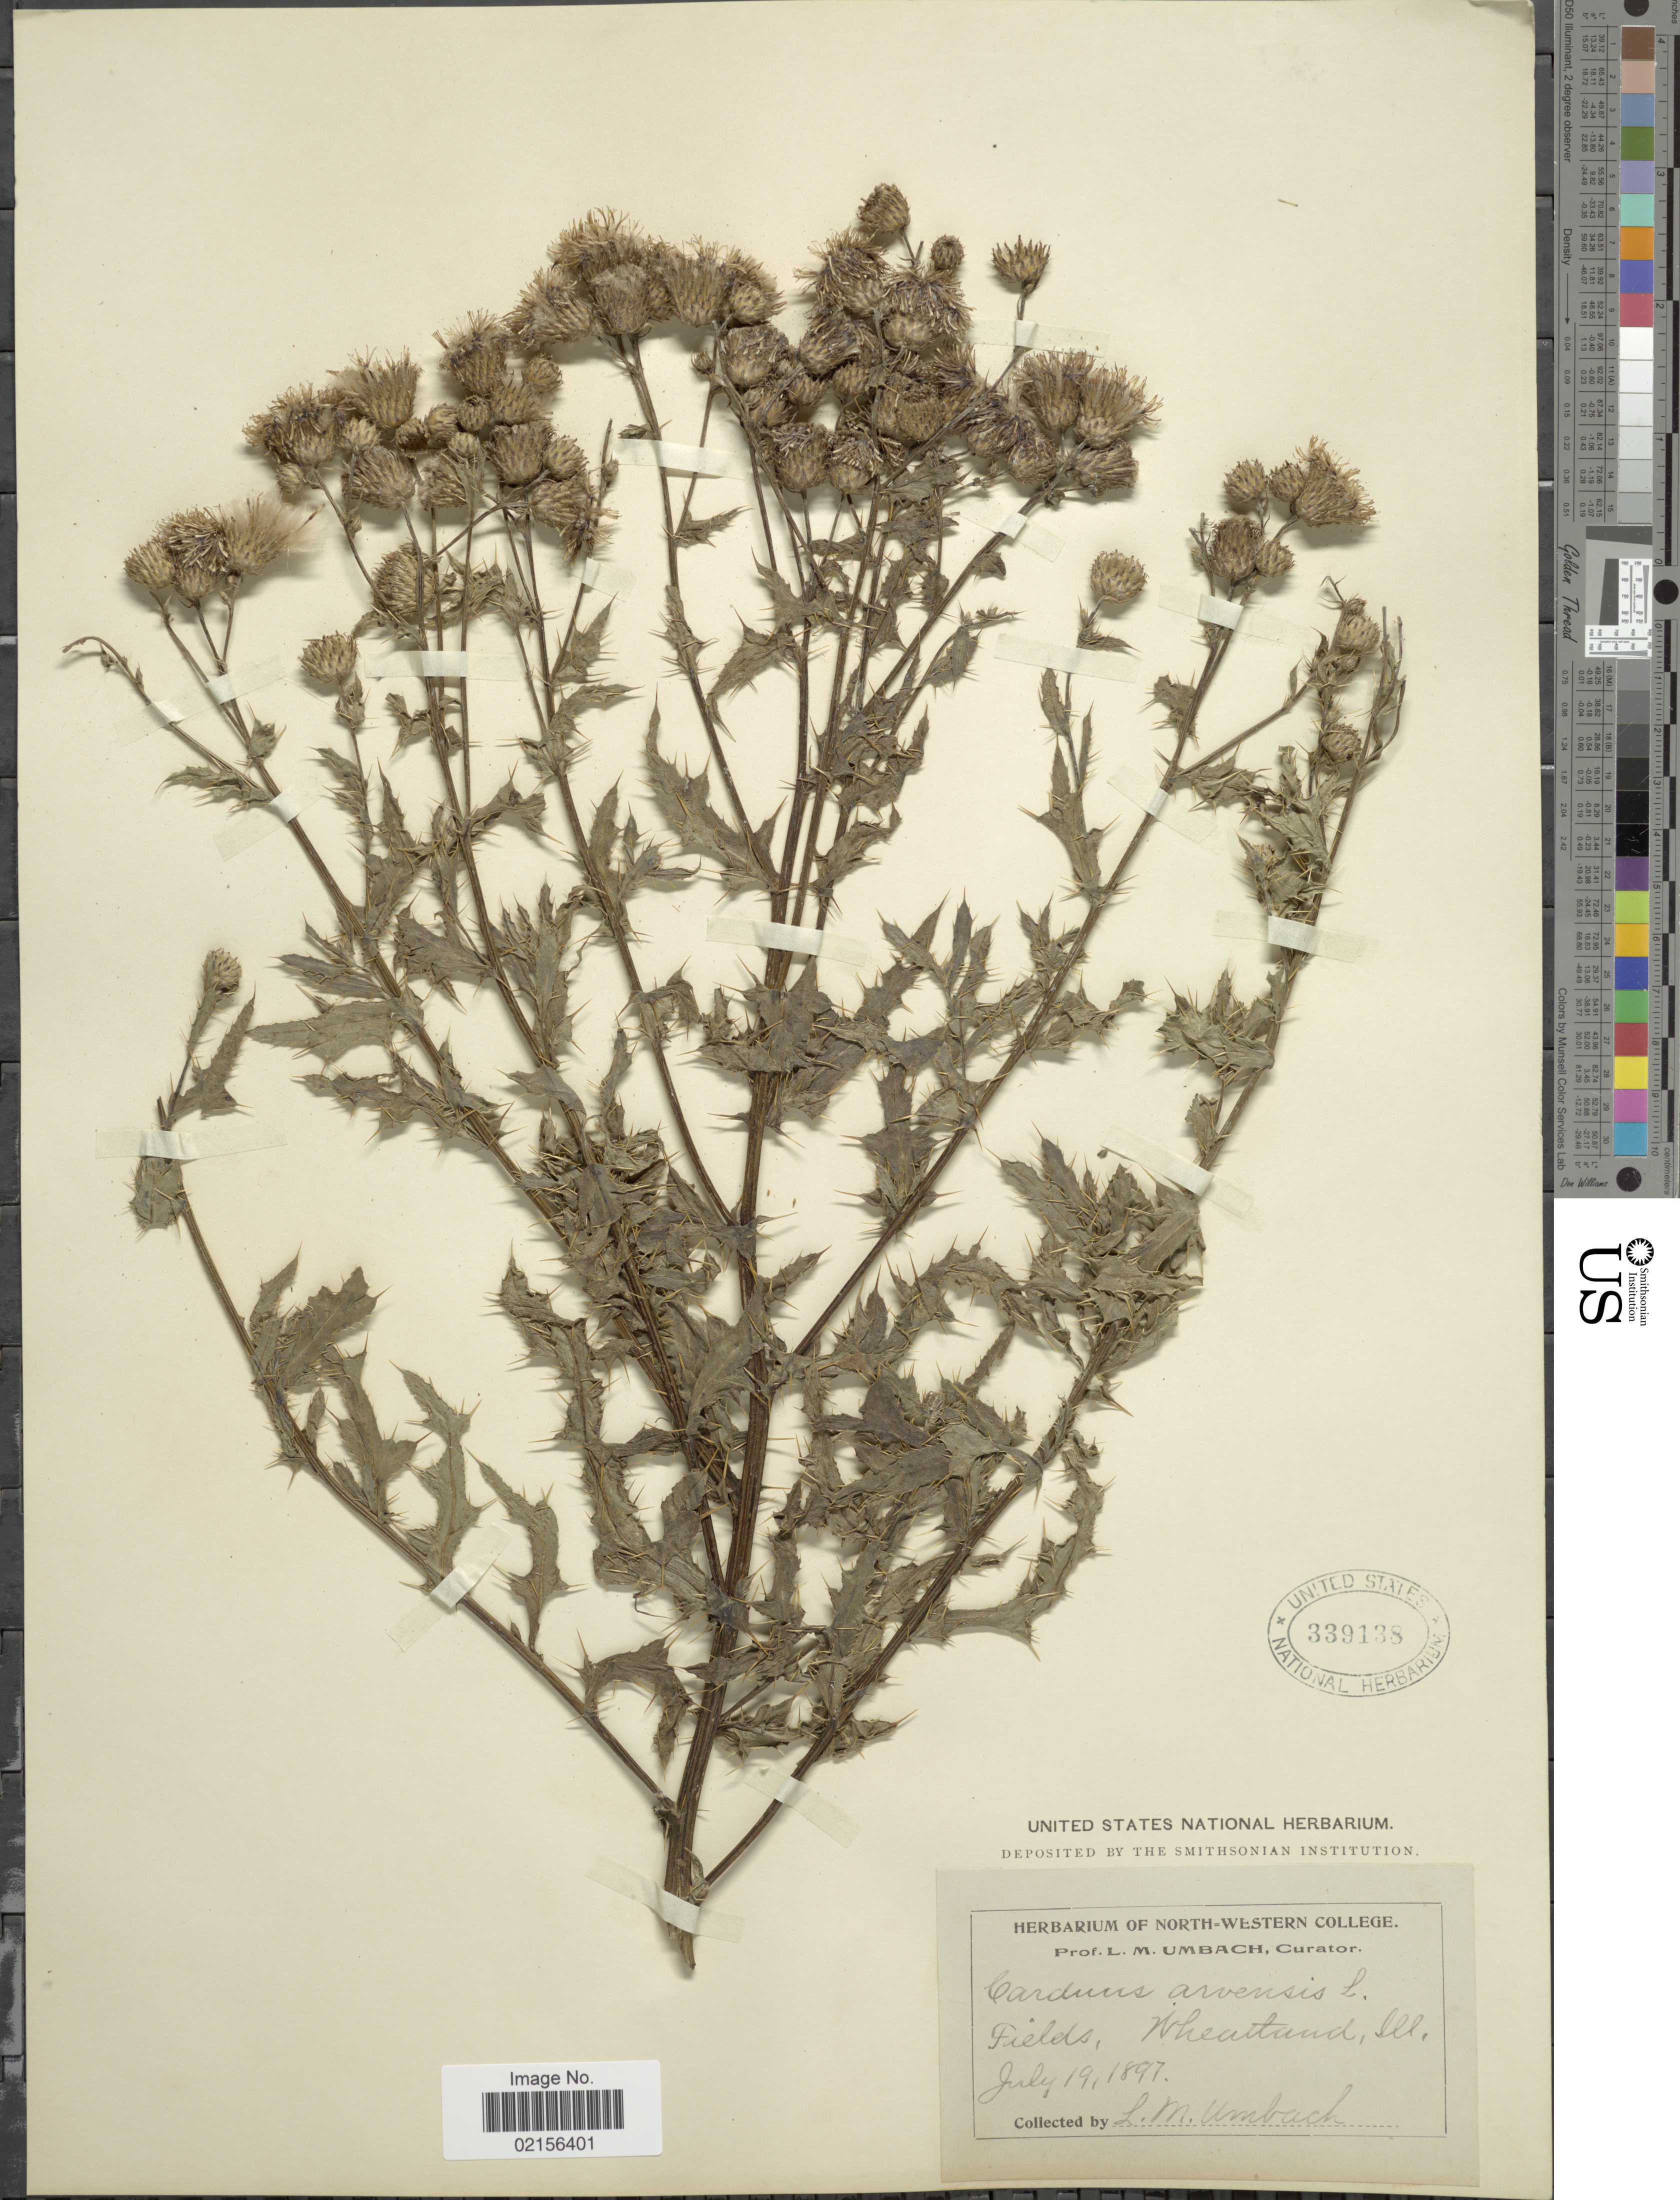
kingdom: Plantae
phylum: Tracheophyta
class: Magnoliopsida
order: Asterales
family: Asteraceae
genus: Cirsium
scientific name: Cirsium arvense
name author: (L.) Scop.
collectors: L. M. Umbach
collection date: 1897-07-19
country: United States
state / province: Illinois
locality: Fields, Wheatland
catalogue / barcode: US 339138